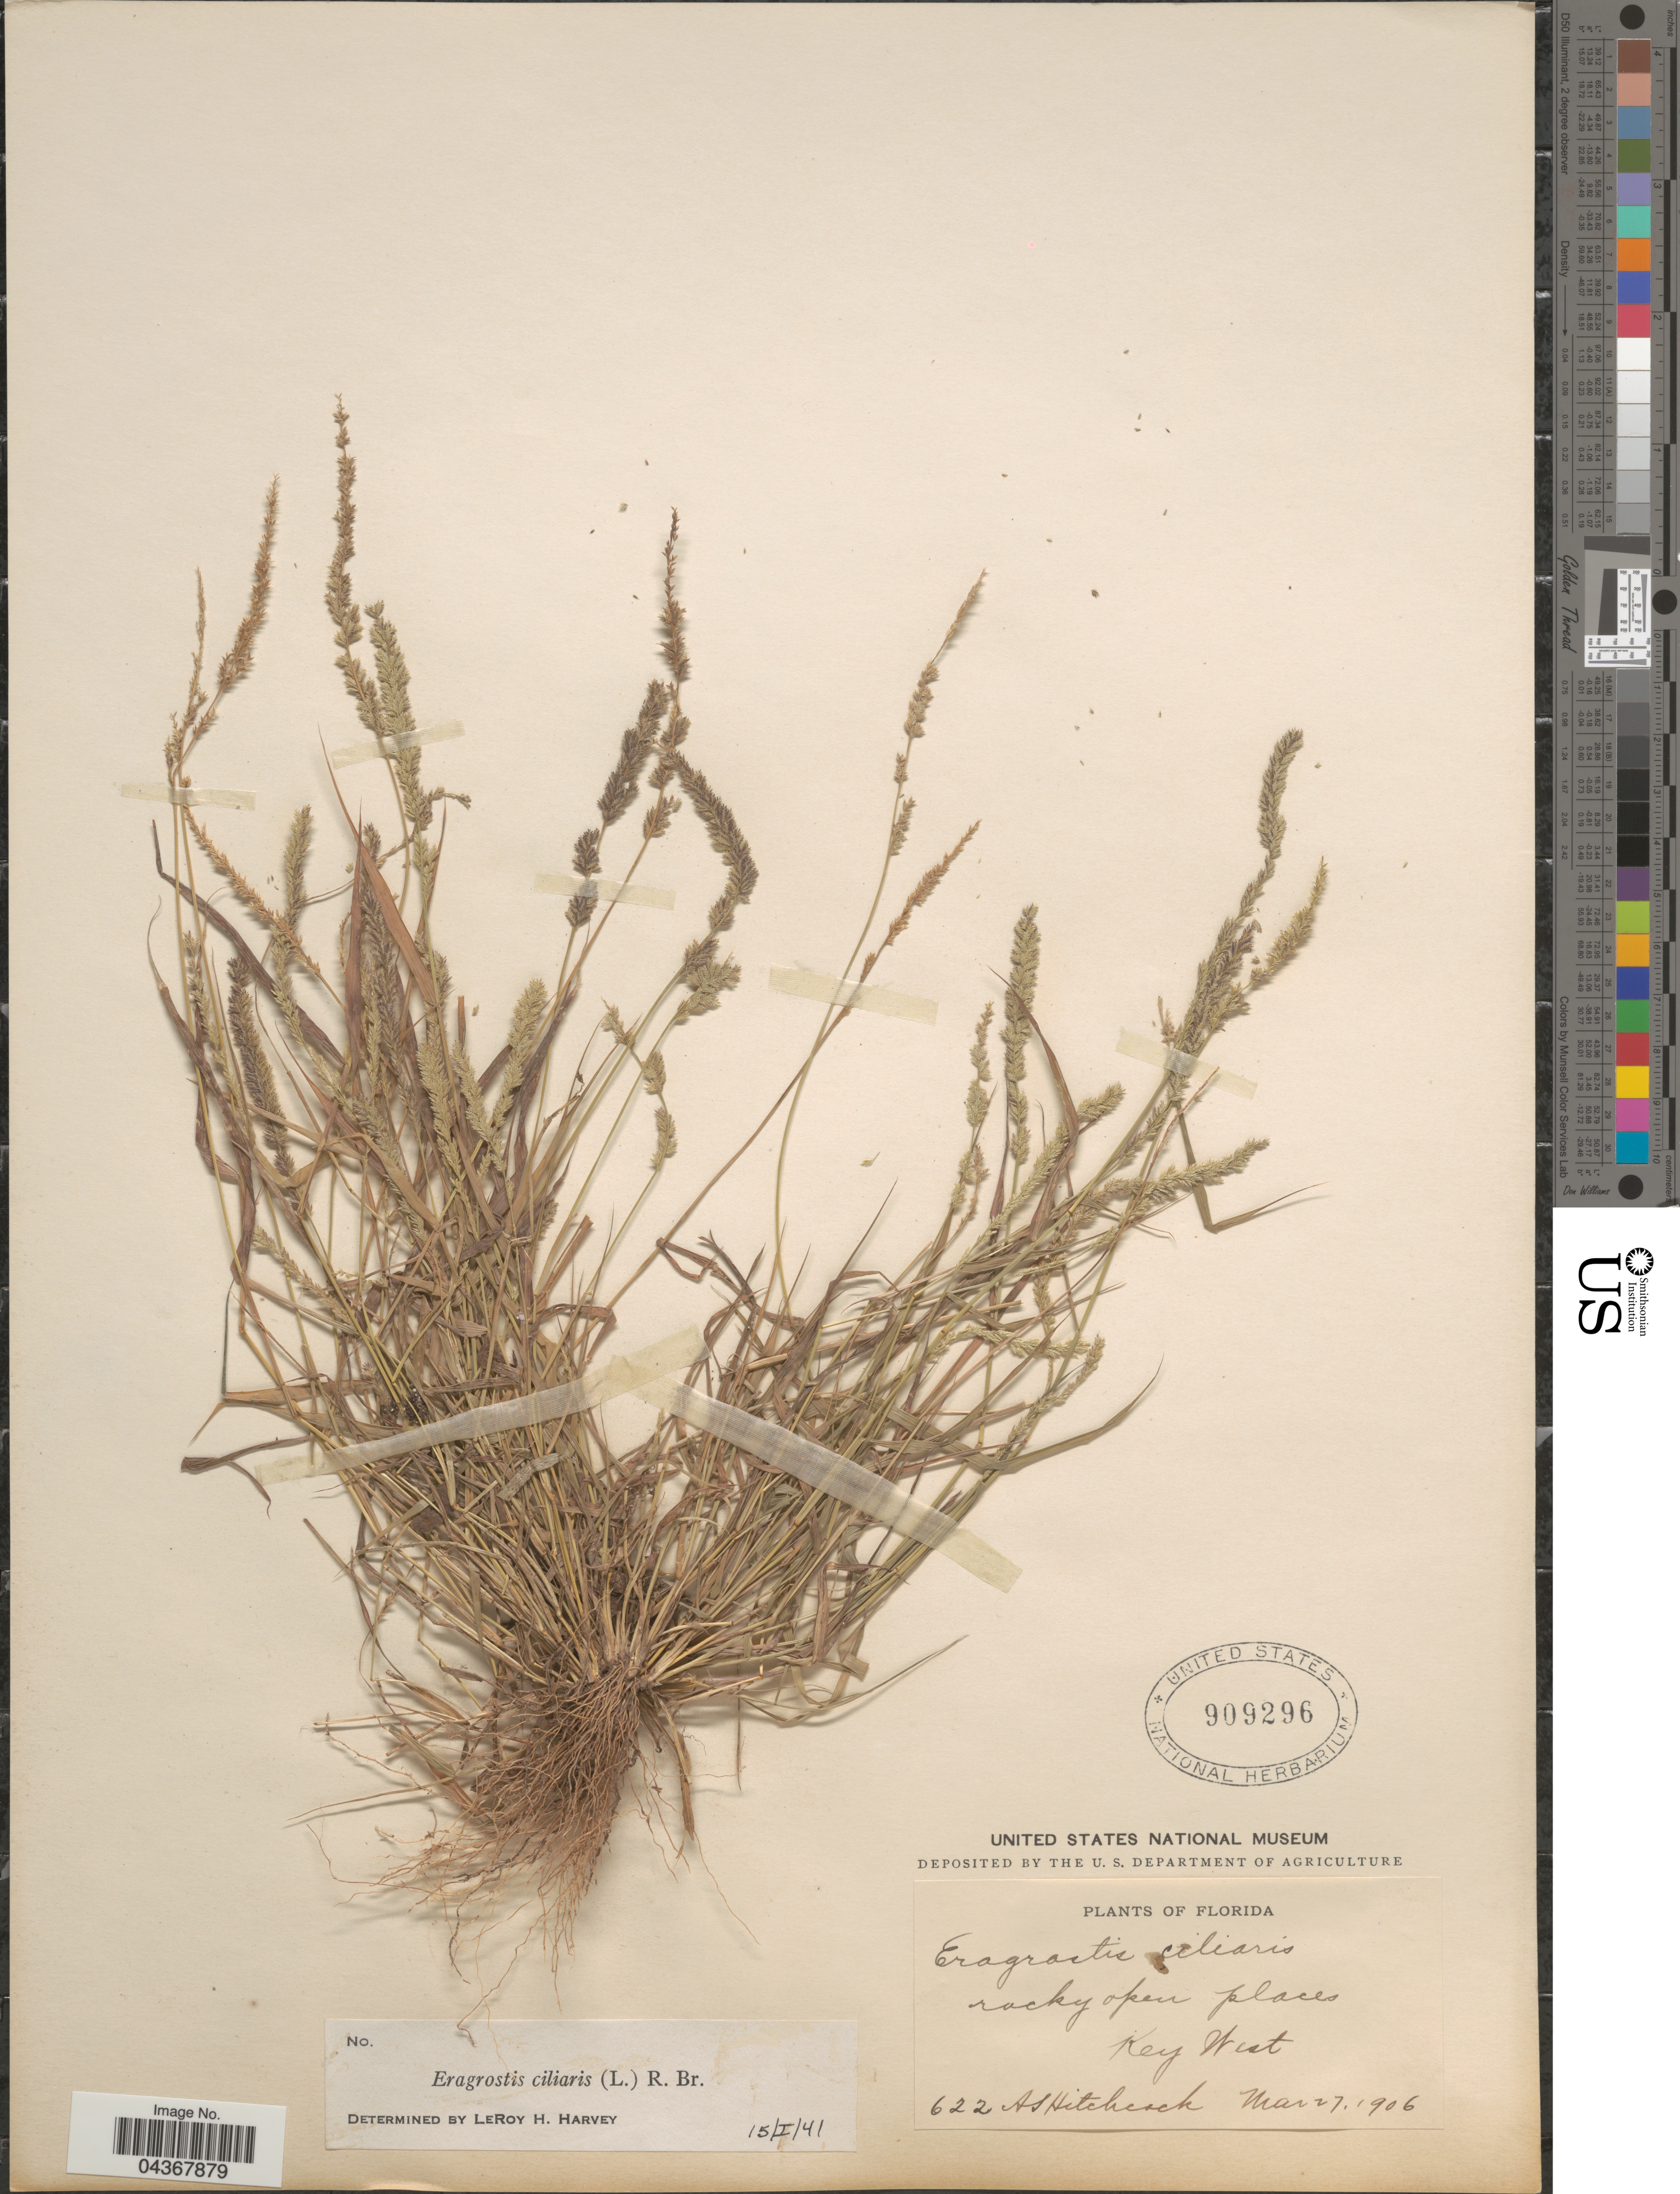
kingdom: Plantae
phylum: Tracheophyta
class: Liliopsida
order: Poales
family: Poaceae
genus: Eragrostis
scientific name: Eragrostis ciliaris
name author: (L.) R. Br.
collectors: A. S. Hitchcock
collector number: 622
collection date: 1906-03-27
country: United States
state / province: Florida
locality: Key West.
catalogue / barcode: US 909296